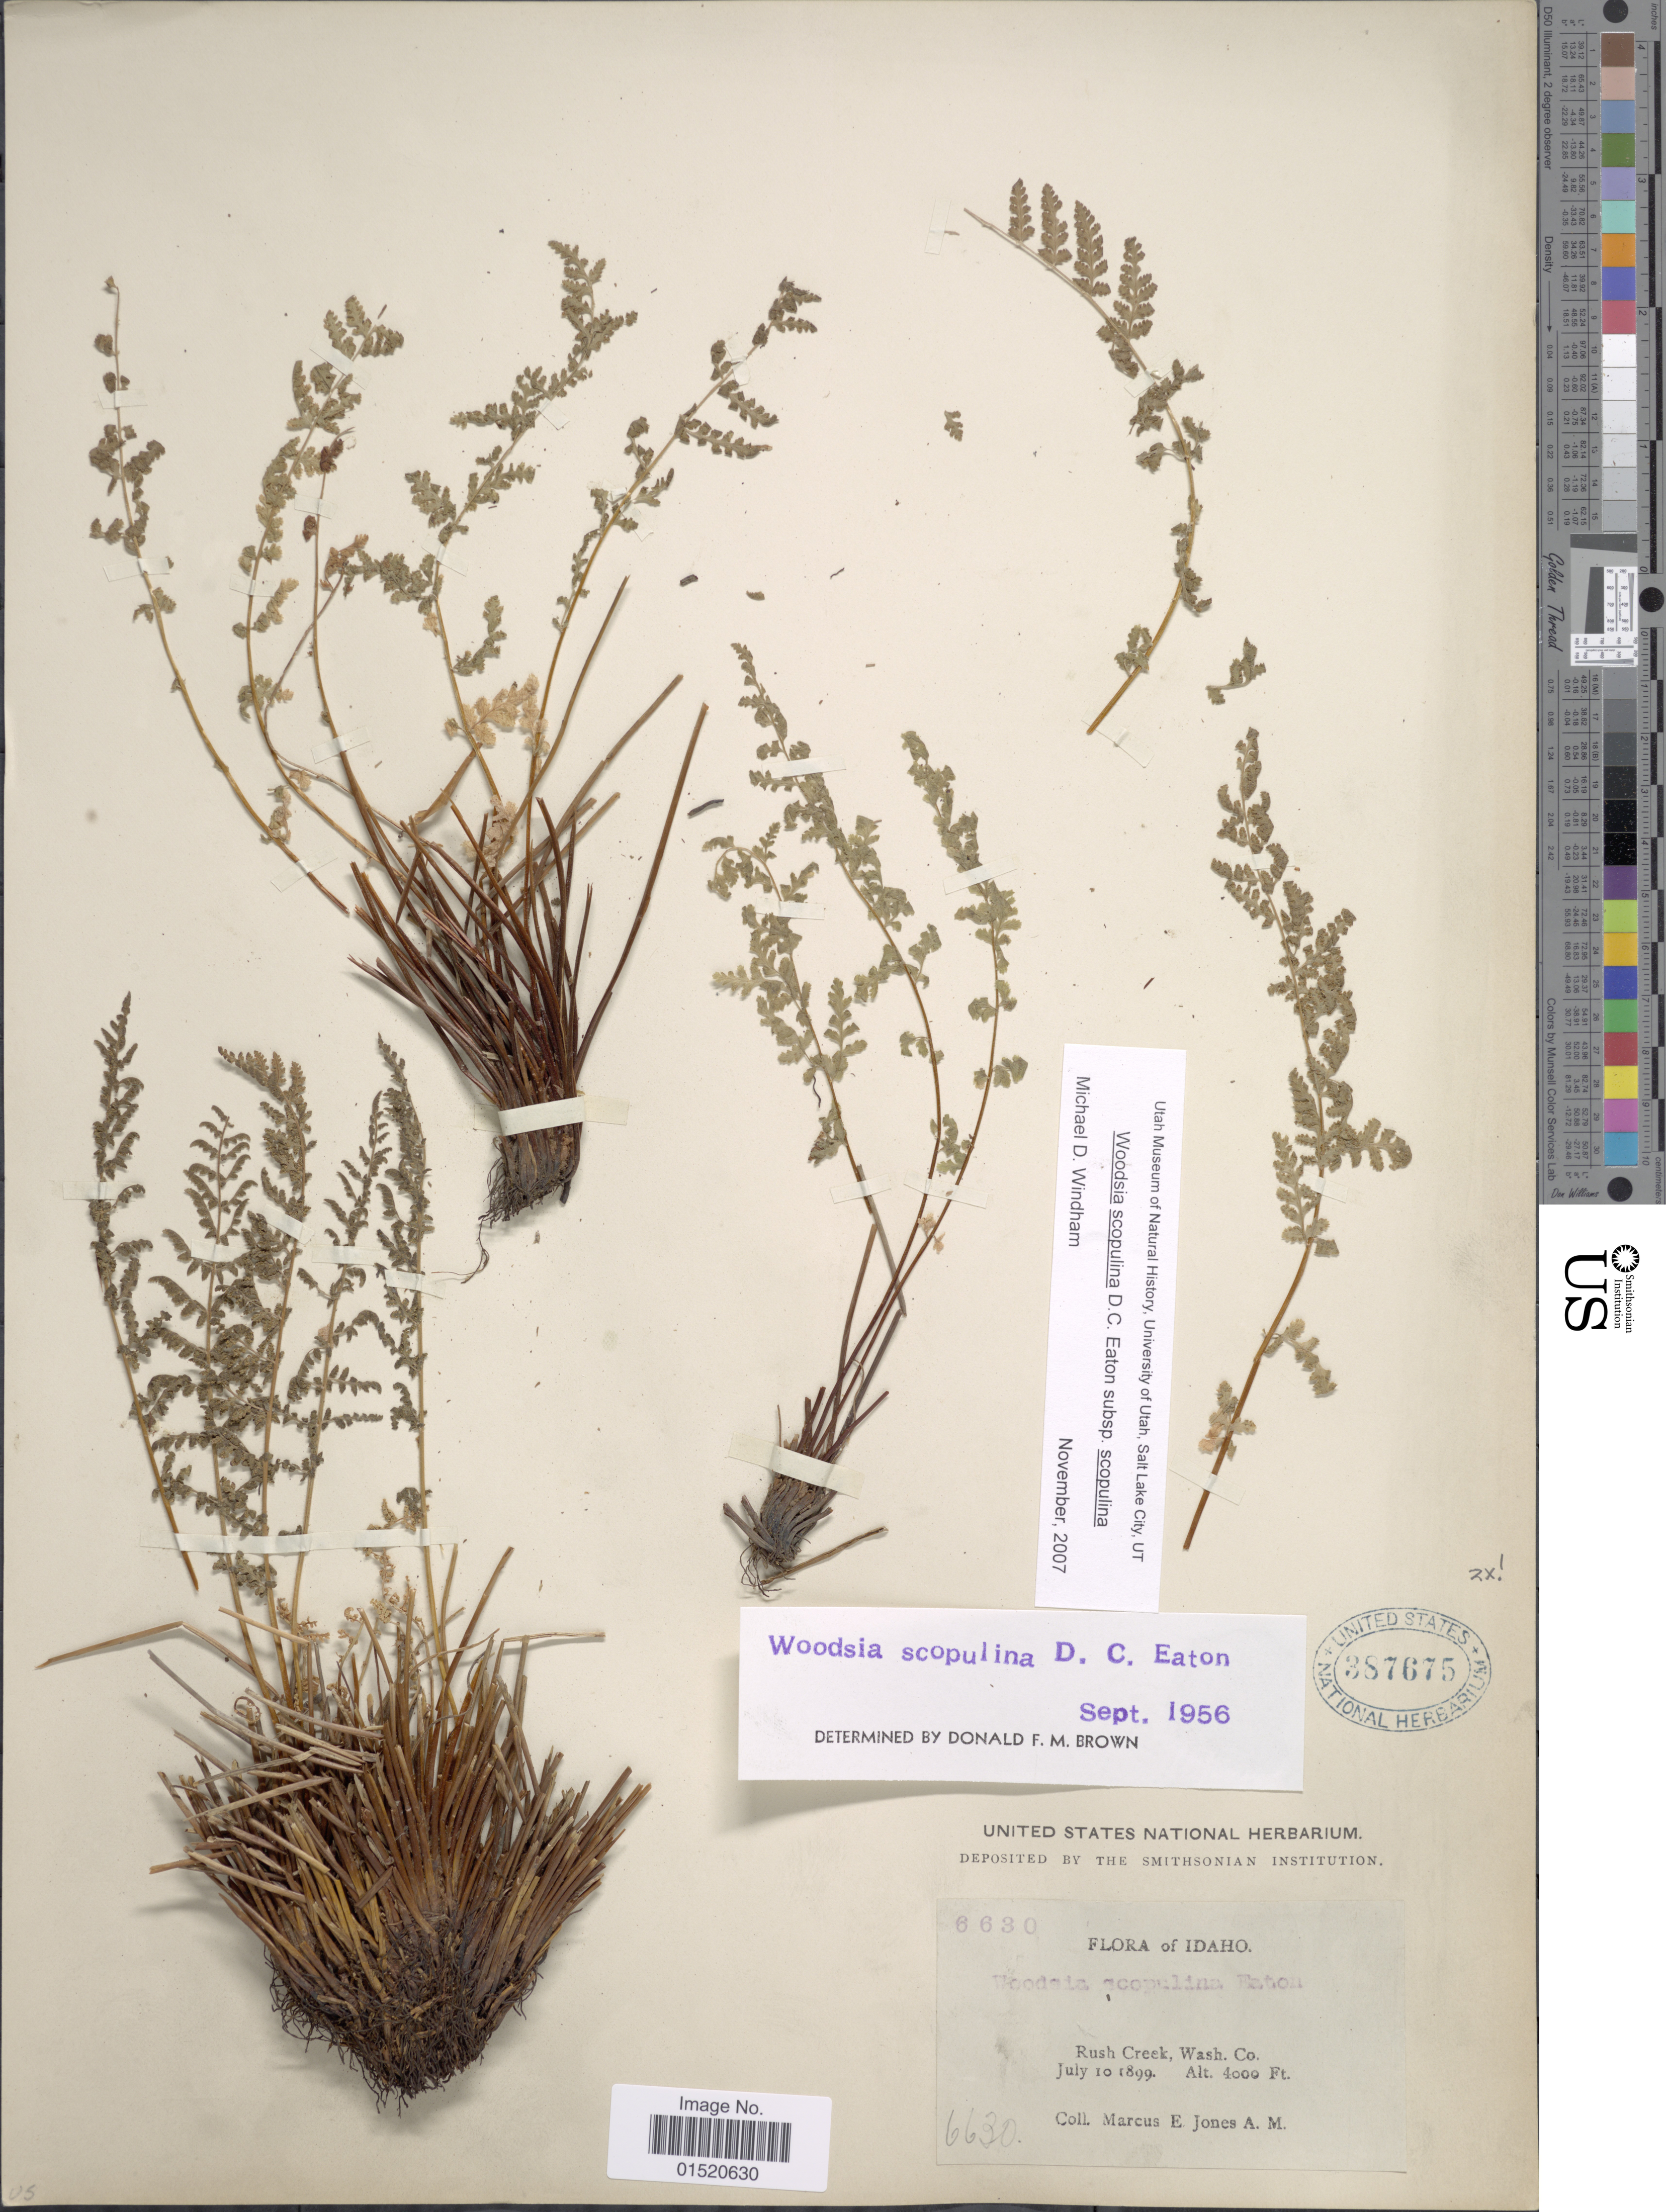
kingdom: Plantae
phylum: Tracheophyta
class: Polypodiopsida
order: Polypodiales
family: Woodsiaceae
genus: Woodsia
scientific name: Woodsia scopulina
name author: D.C. Eaton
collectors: M. E. Jones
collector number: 6630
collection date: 1899-07-10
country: United States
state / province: Idaho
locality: Rush Creek, Wash Co.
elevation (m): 1219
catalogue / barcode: US 387675